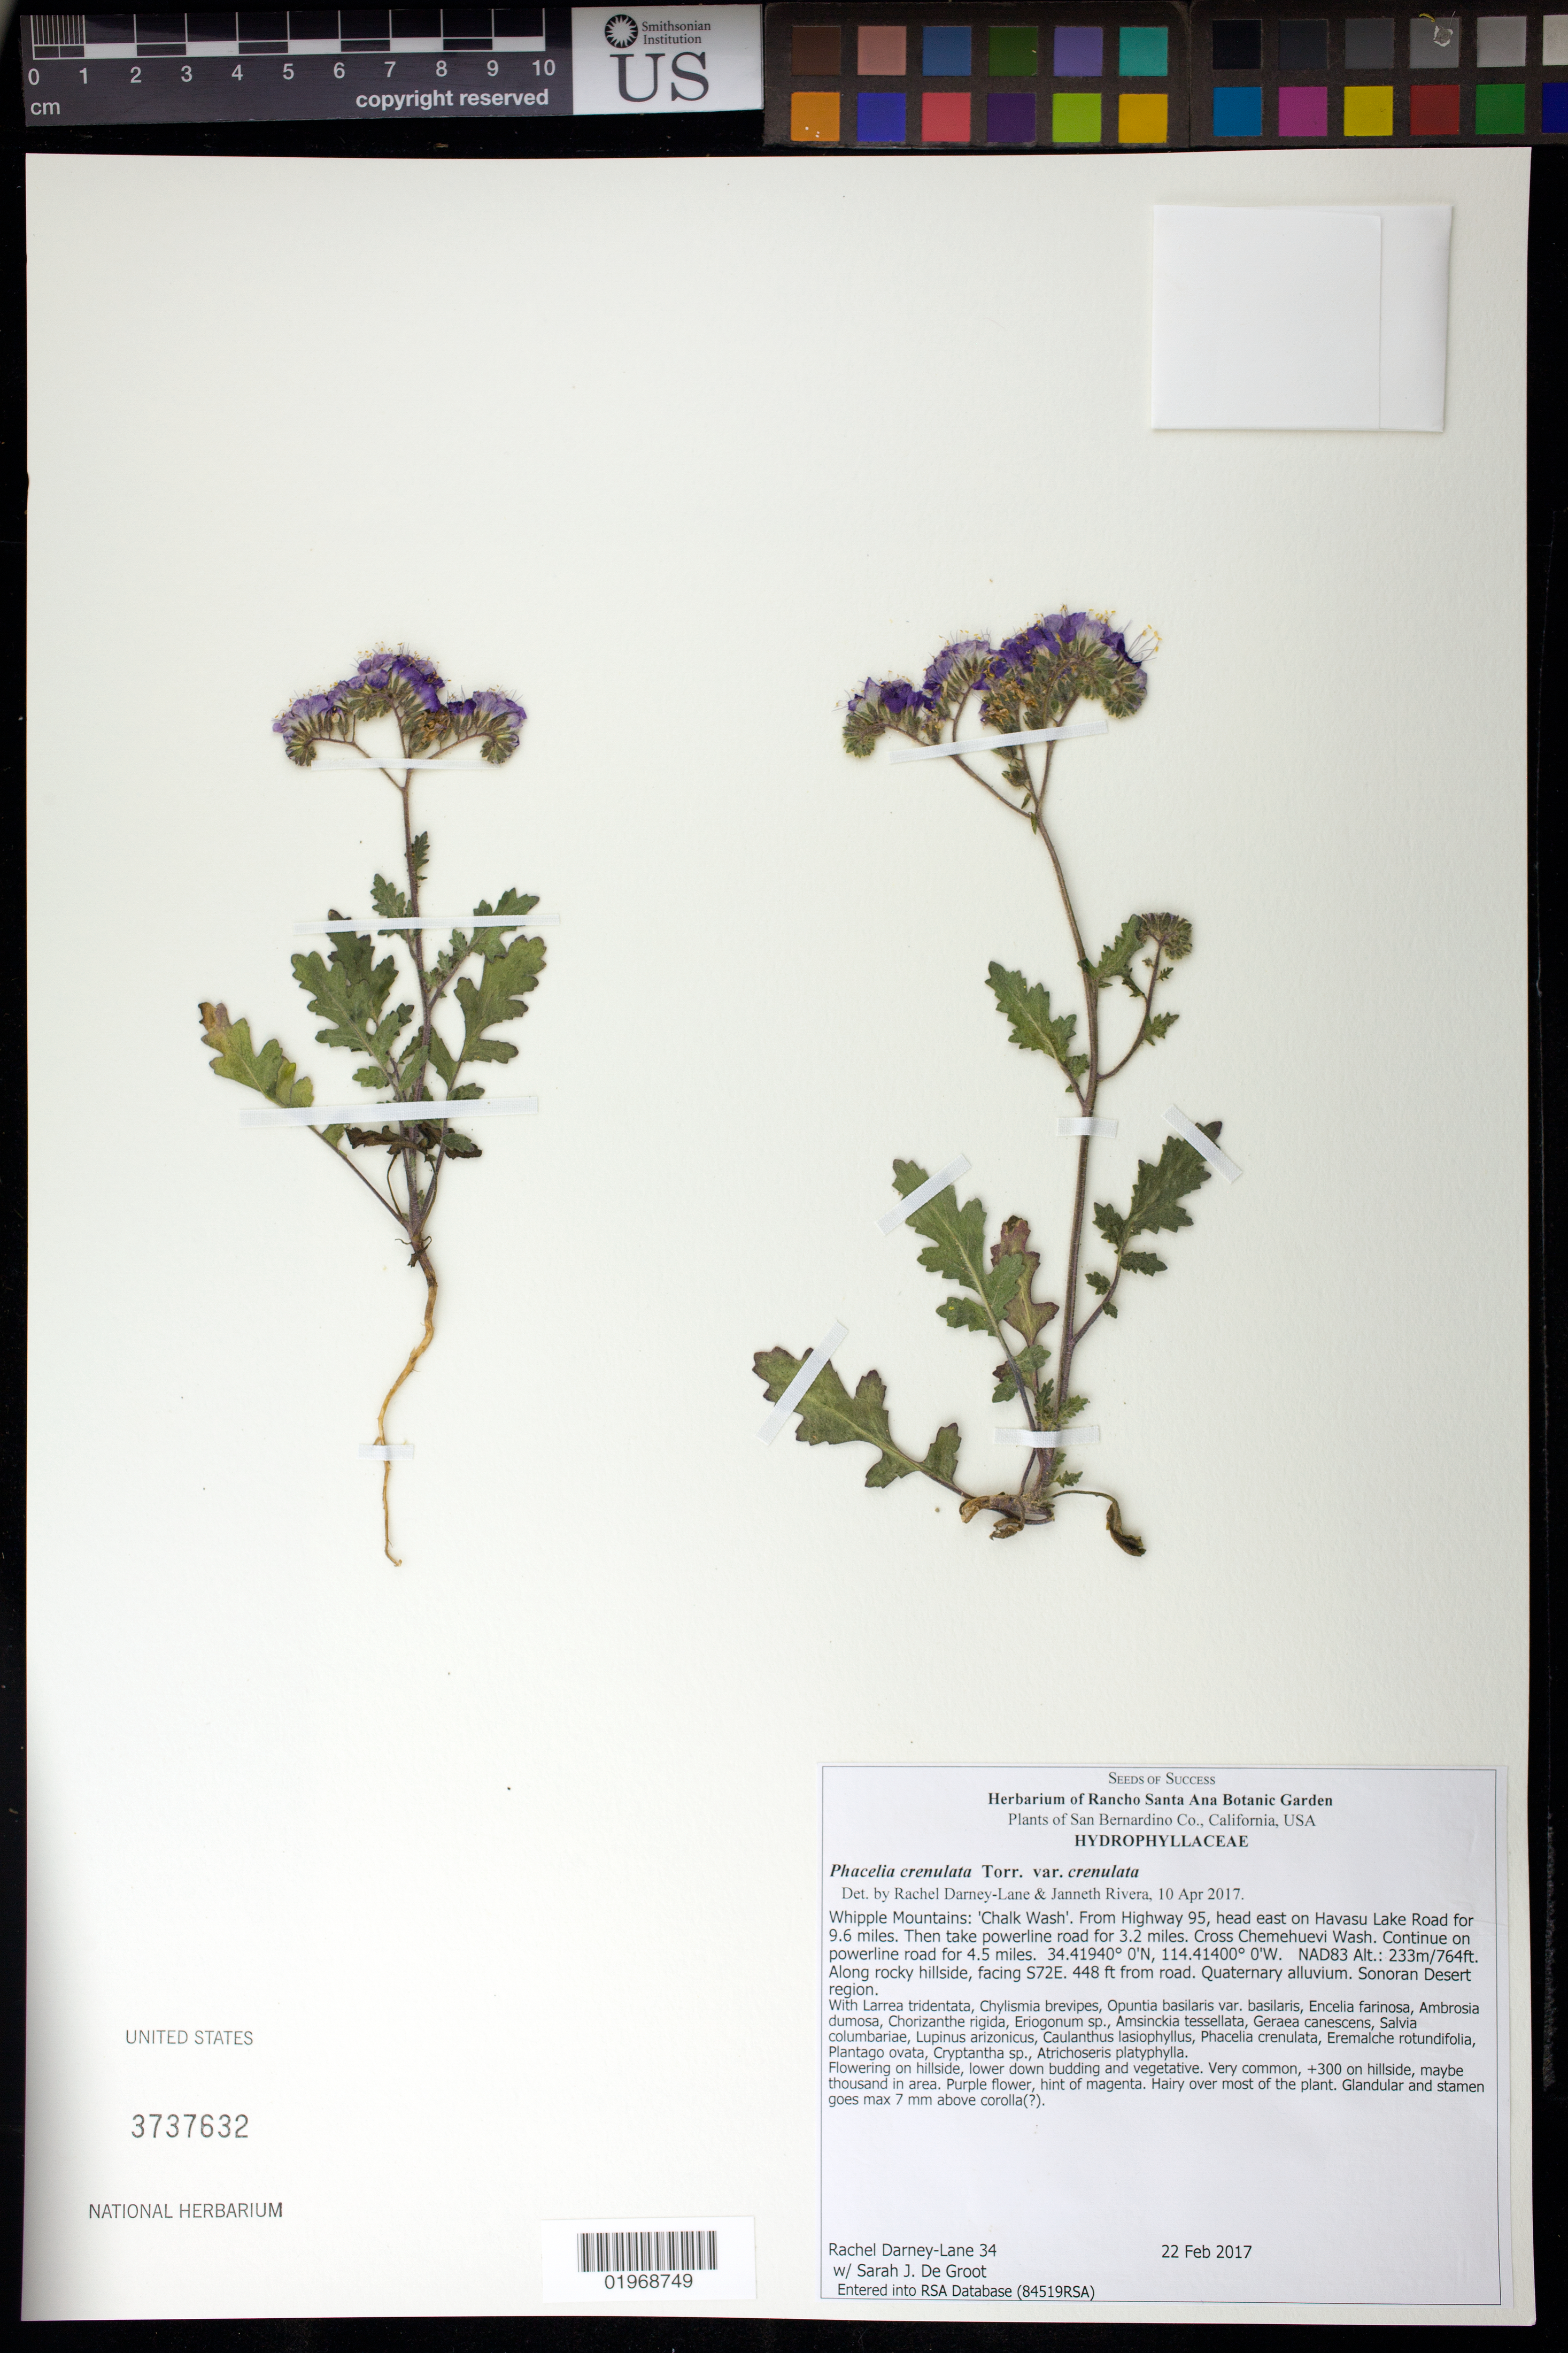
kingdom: Plantae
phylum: Tracheophyta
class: Magnoliopsida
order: Boraginales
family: Hydrophyllaceae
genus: Phacelia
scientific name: Phacelia crenulata var. crenulata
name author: Torr. ex S. Watson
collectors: R. Darney-Lane & S. De Groot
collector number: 34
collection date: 2017-02-22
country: United States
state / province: California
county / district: San Bernardino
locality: Whipple Mtns, "Chalk Wash"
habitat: Hillside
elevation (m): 233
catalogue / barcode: US 3737632